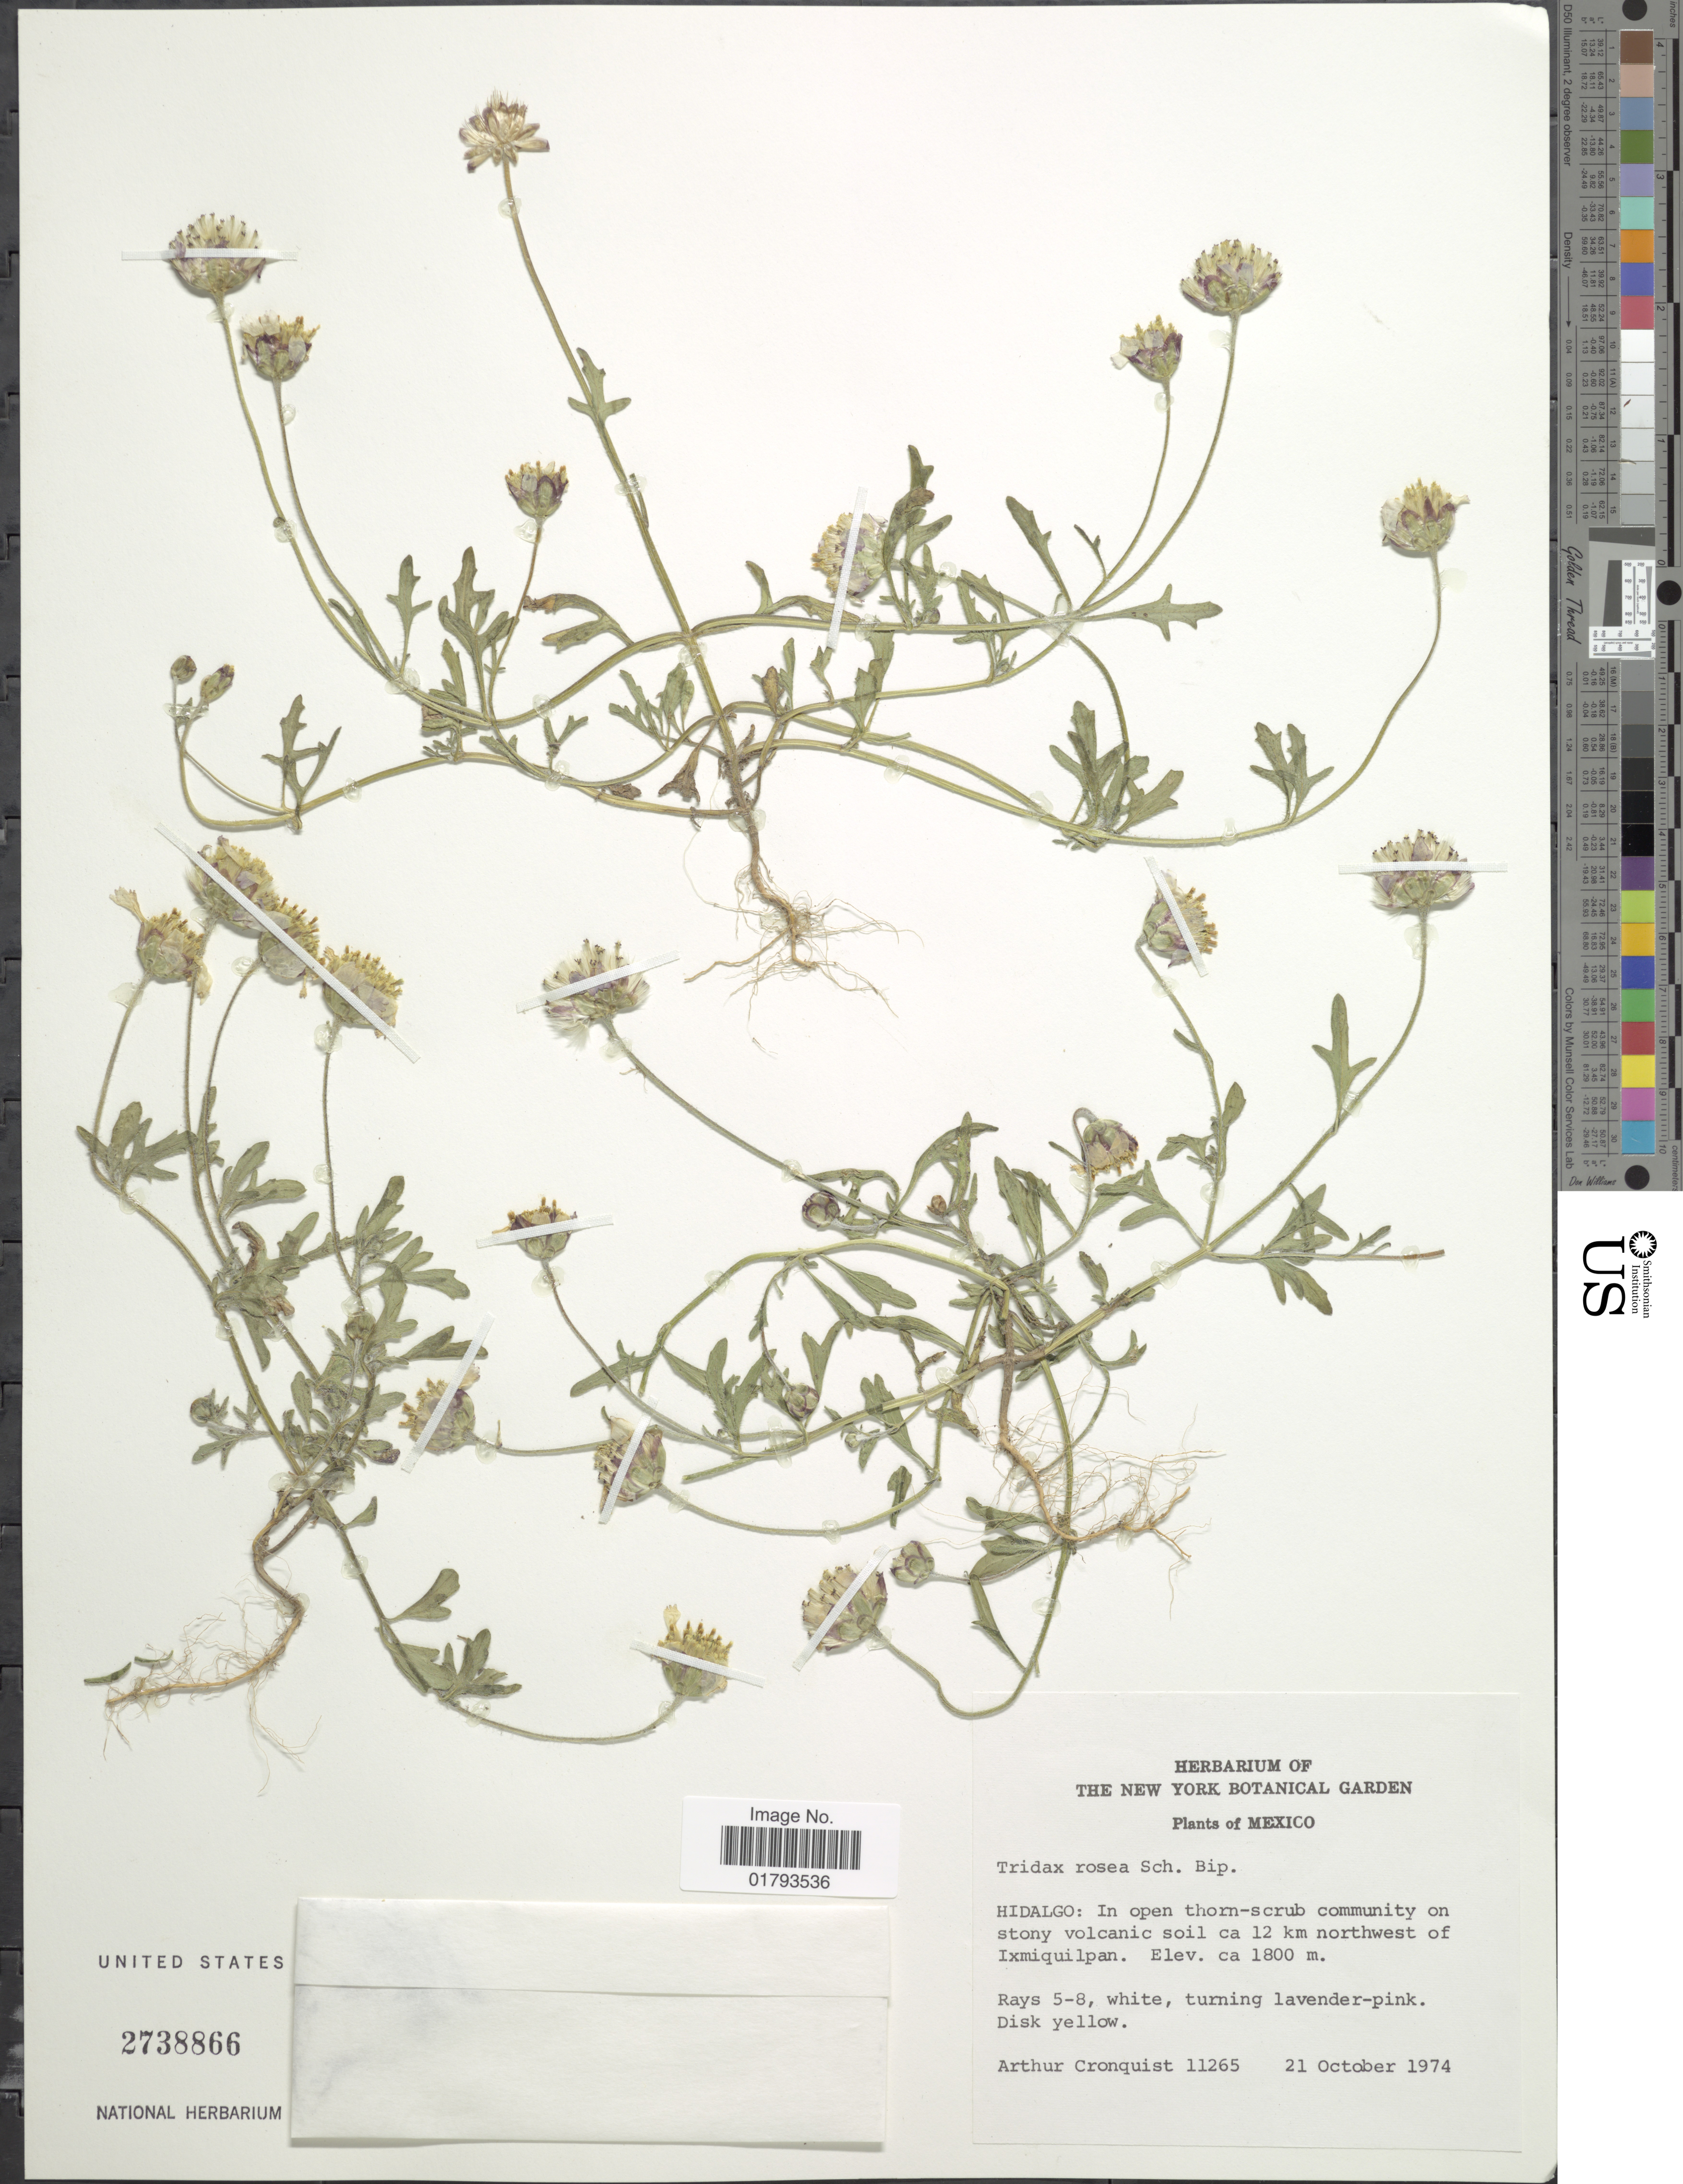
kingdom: Plantae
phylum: Tracheophyta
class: Magnoliopsida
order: Asterales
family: Asteraceae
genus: Tridax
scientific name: Tridax rosea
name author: Sch. Bip. ex B.L. Rob. & Greenm.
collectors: A. J. Cronquist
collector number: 11265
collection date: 1974-10-21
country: Mexico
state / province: Hidalgo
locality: Hidalgo , On stony volcanic soil ca 12 km northwest of Ixmiquilpan.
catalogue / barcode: US 2738866